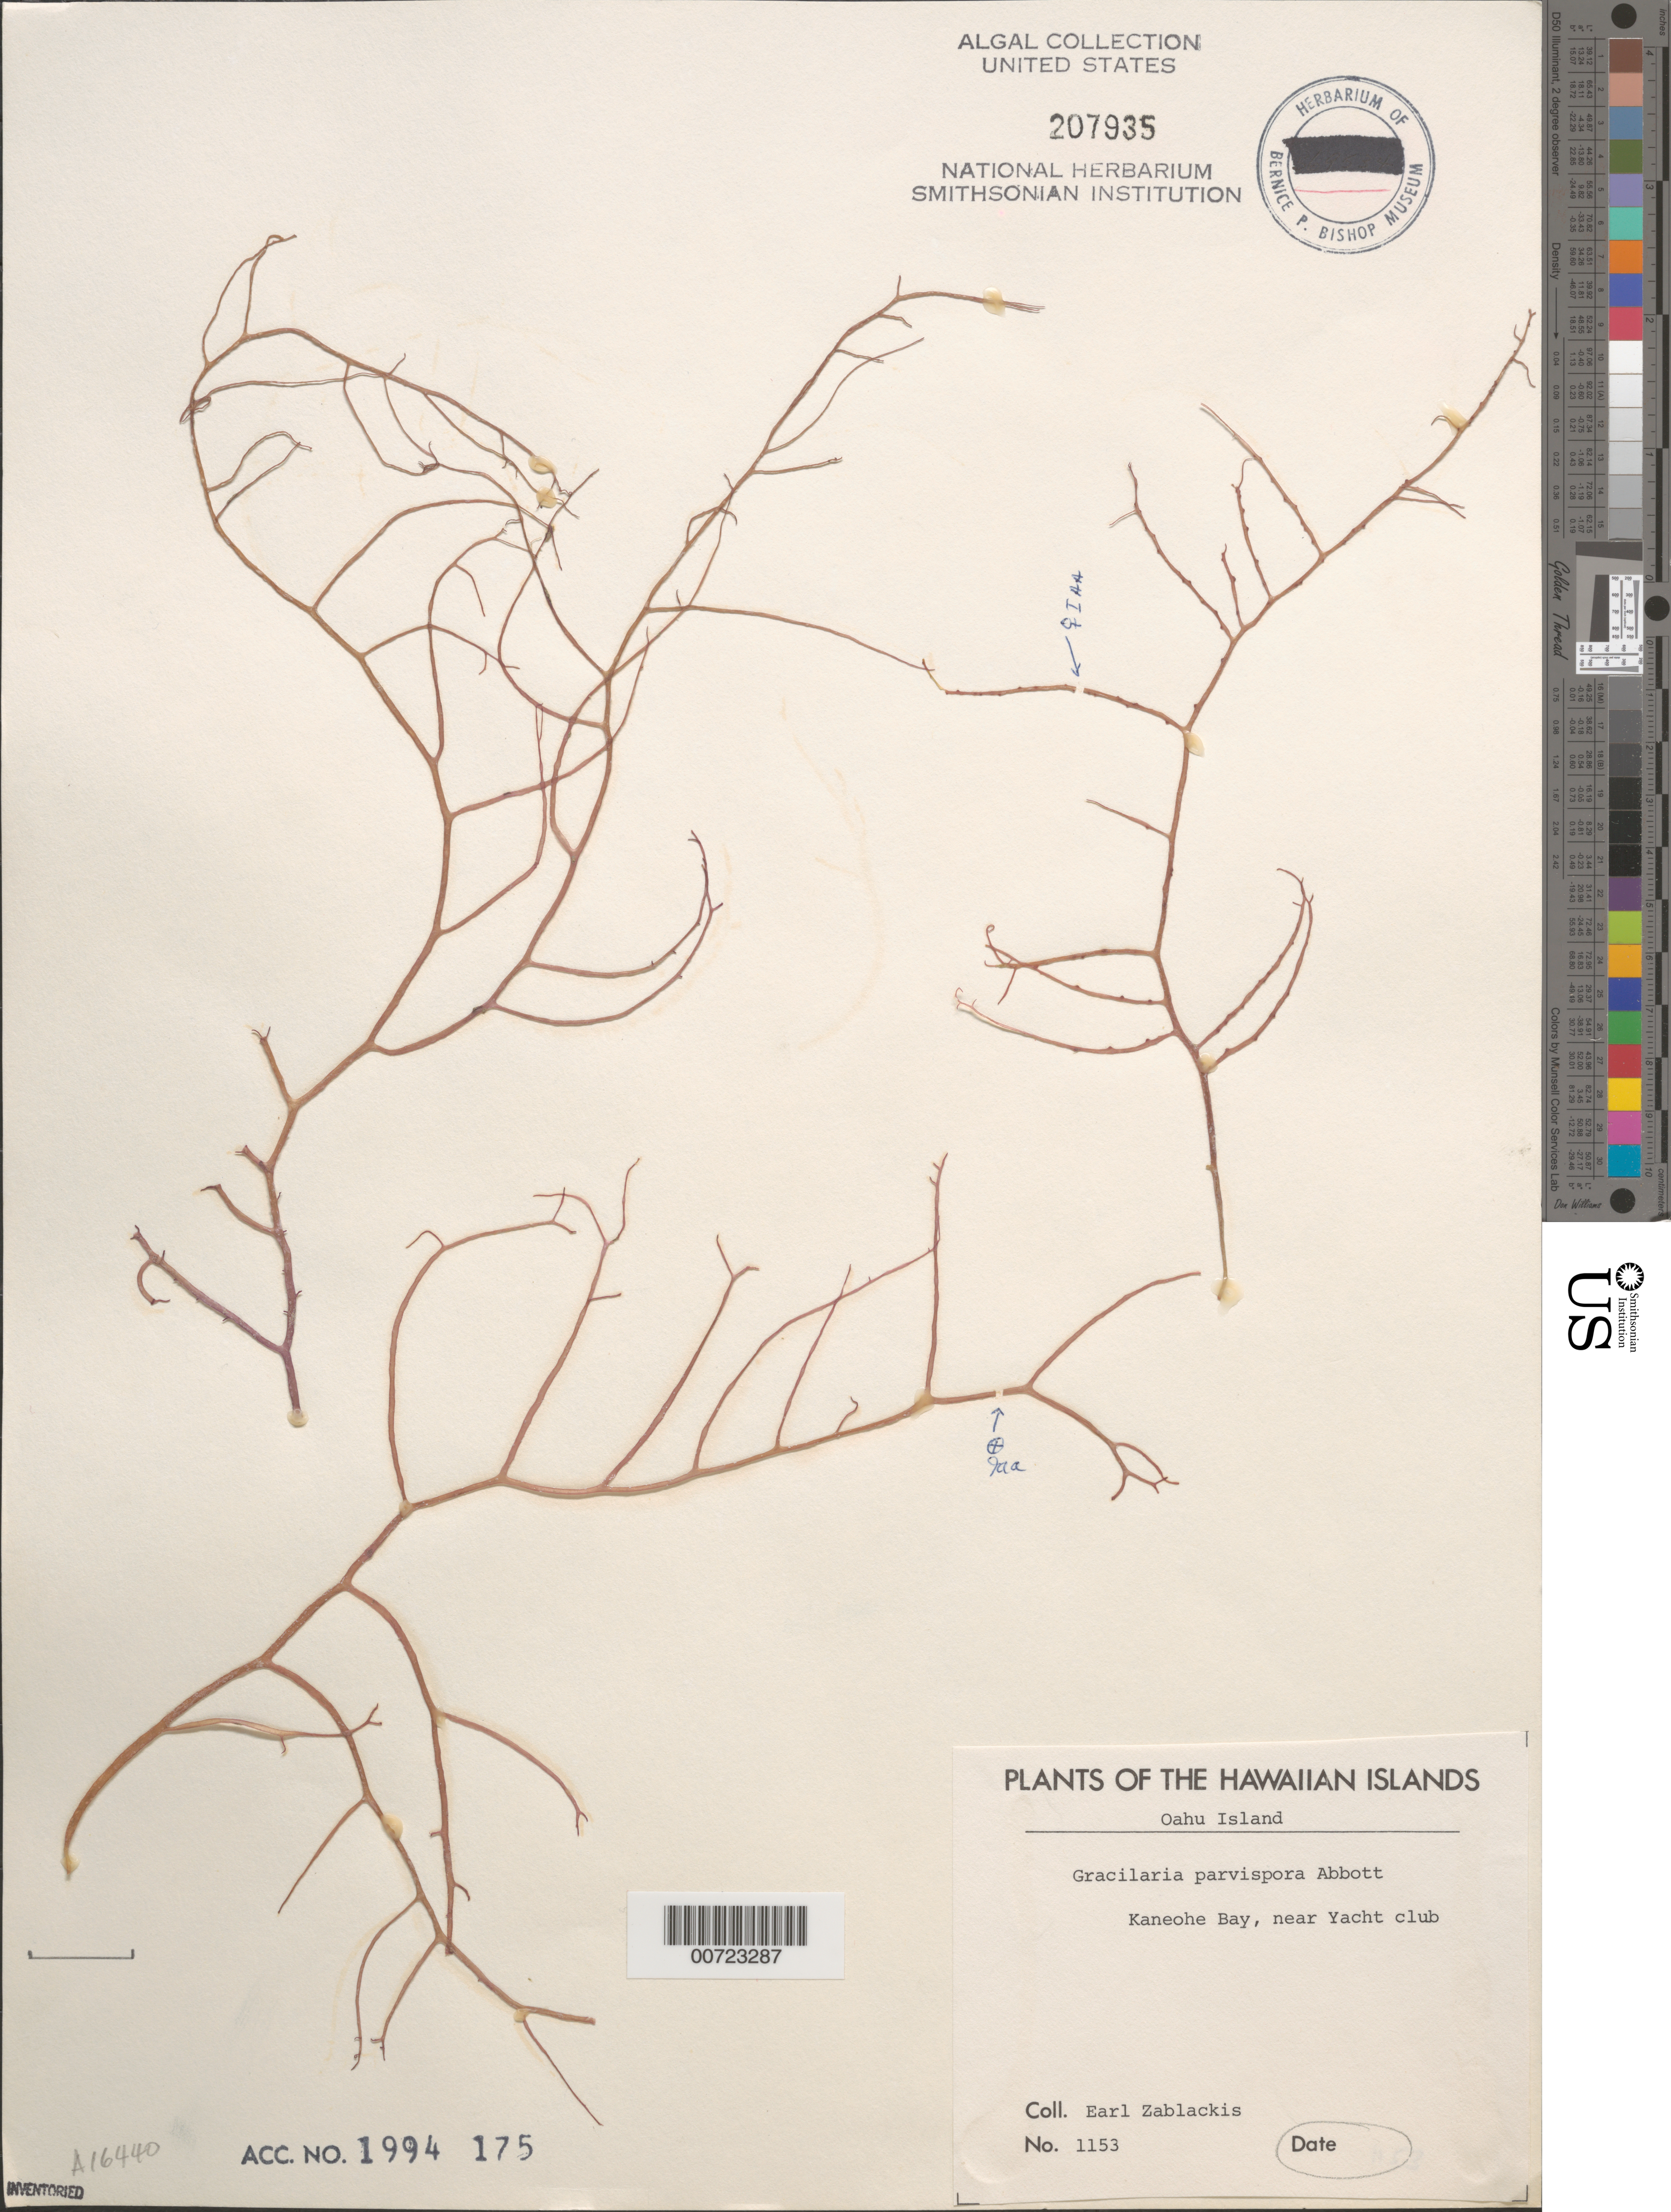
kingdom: Plantae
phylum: Rhodophyta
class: Florideophyceae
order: Gracilariales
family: Gracilariaceae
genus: Gracilaria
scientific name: Gracilaria parvispora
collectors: E. Zablackis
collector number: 1153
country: United States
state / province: Hawaii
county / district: Honolulu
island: Oahu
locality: Kaneohe Bay, near Yacht Club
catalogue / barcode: US 207935